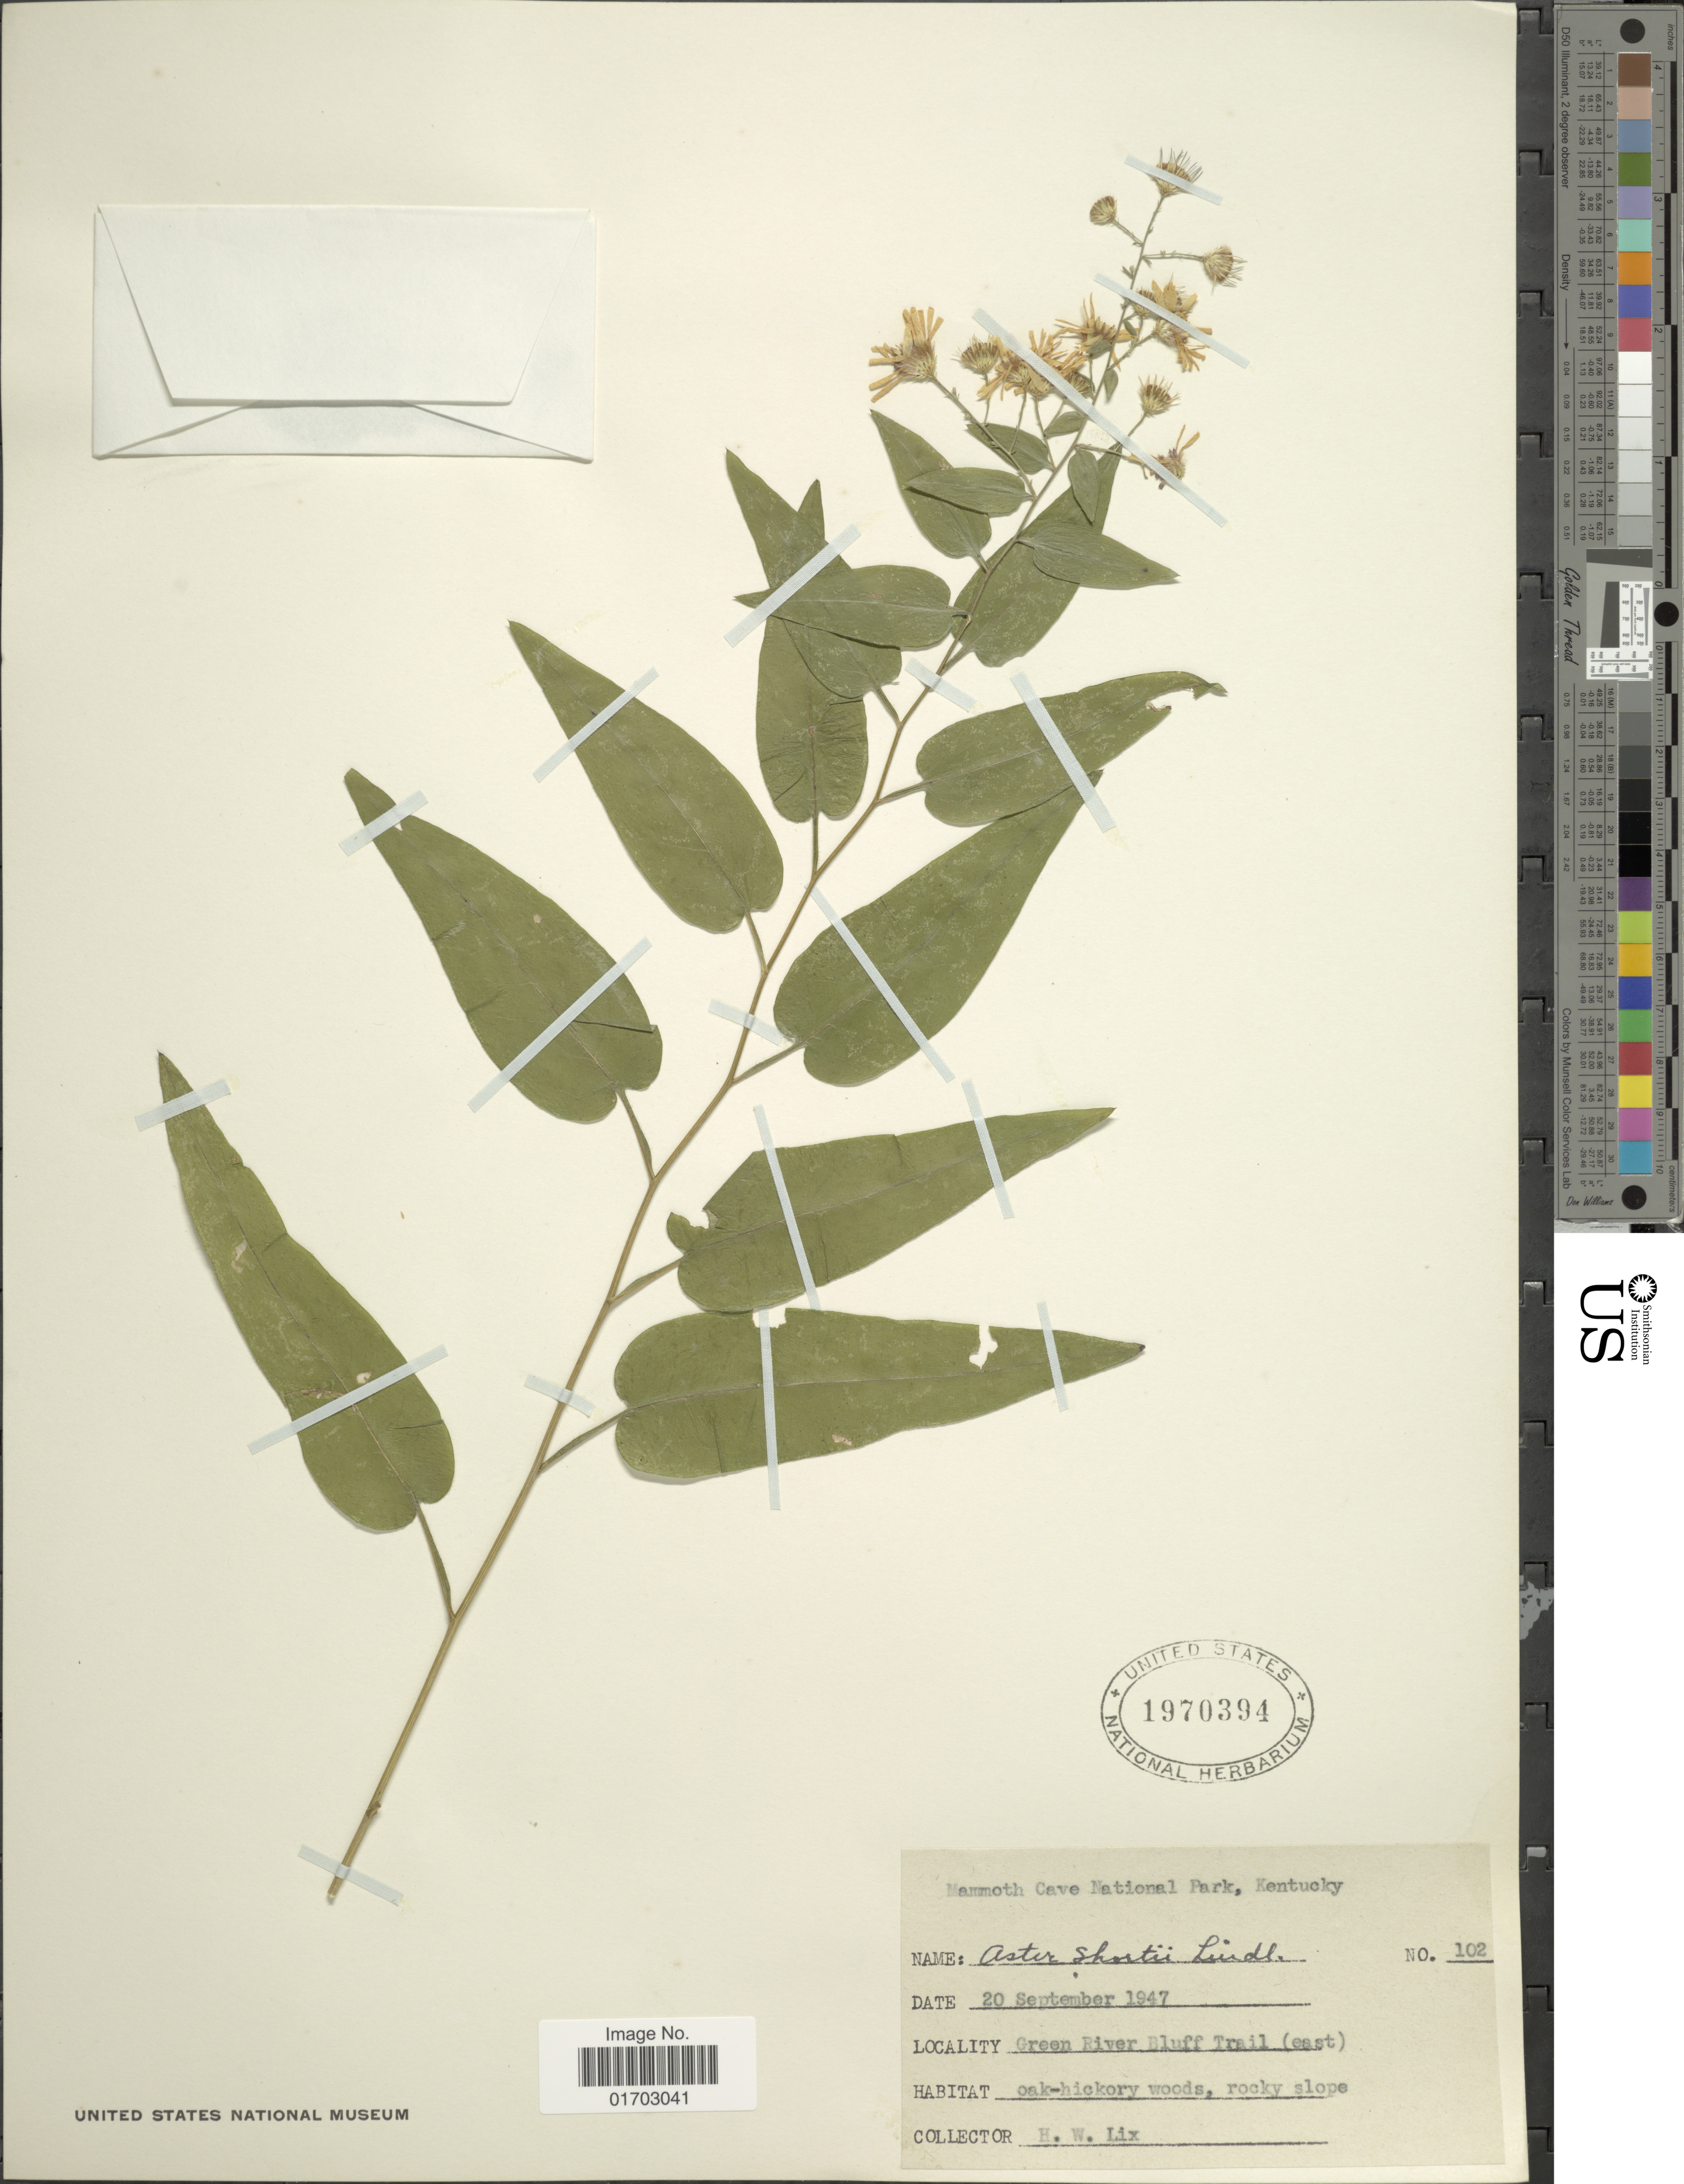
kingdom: Plantae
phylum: Tracheophyta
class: Magnoliopsida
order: Asterales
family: Asteraceae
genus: Symphyotrichum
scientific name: Symphyotrichum shortii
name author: (Lindl.) G.L. Nesom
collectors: H. W. Lix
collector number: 102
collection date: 1947-09-20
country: United States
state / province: Kentucky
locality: Mammoth Cave National Park, Green River Bluff Trail (east).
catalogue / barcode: US 1970394